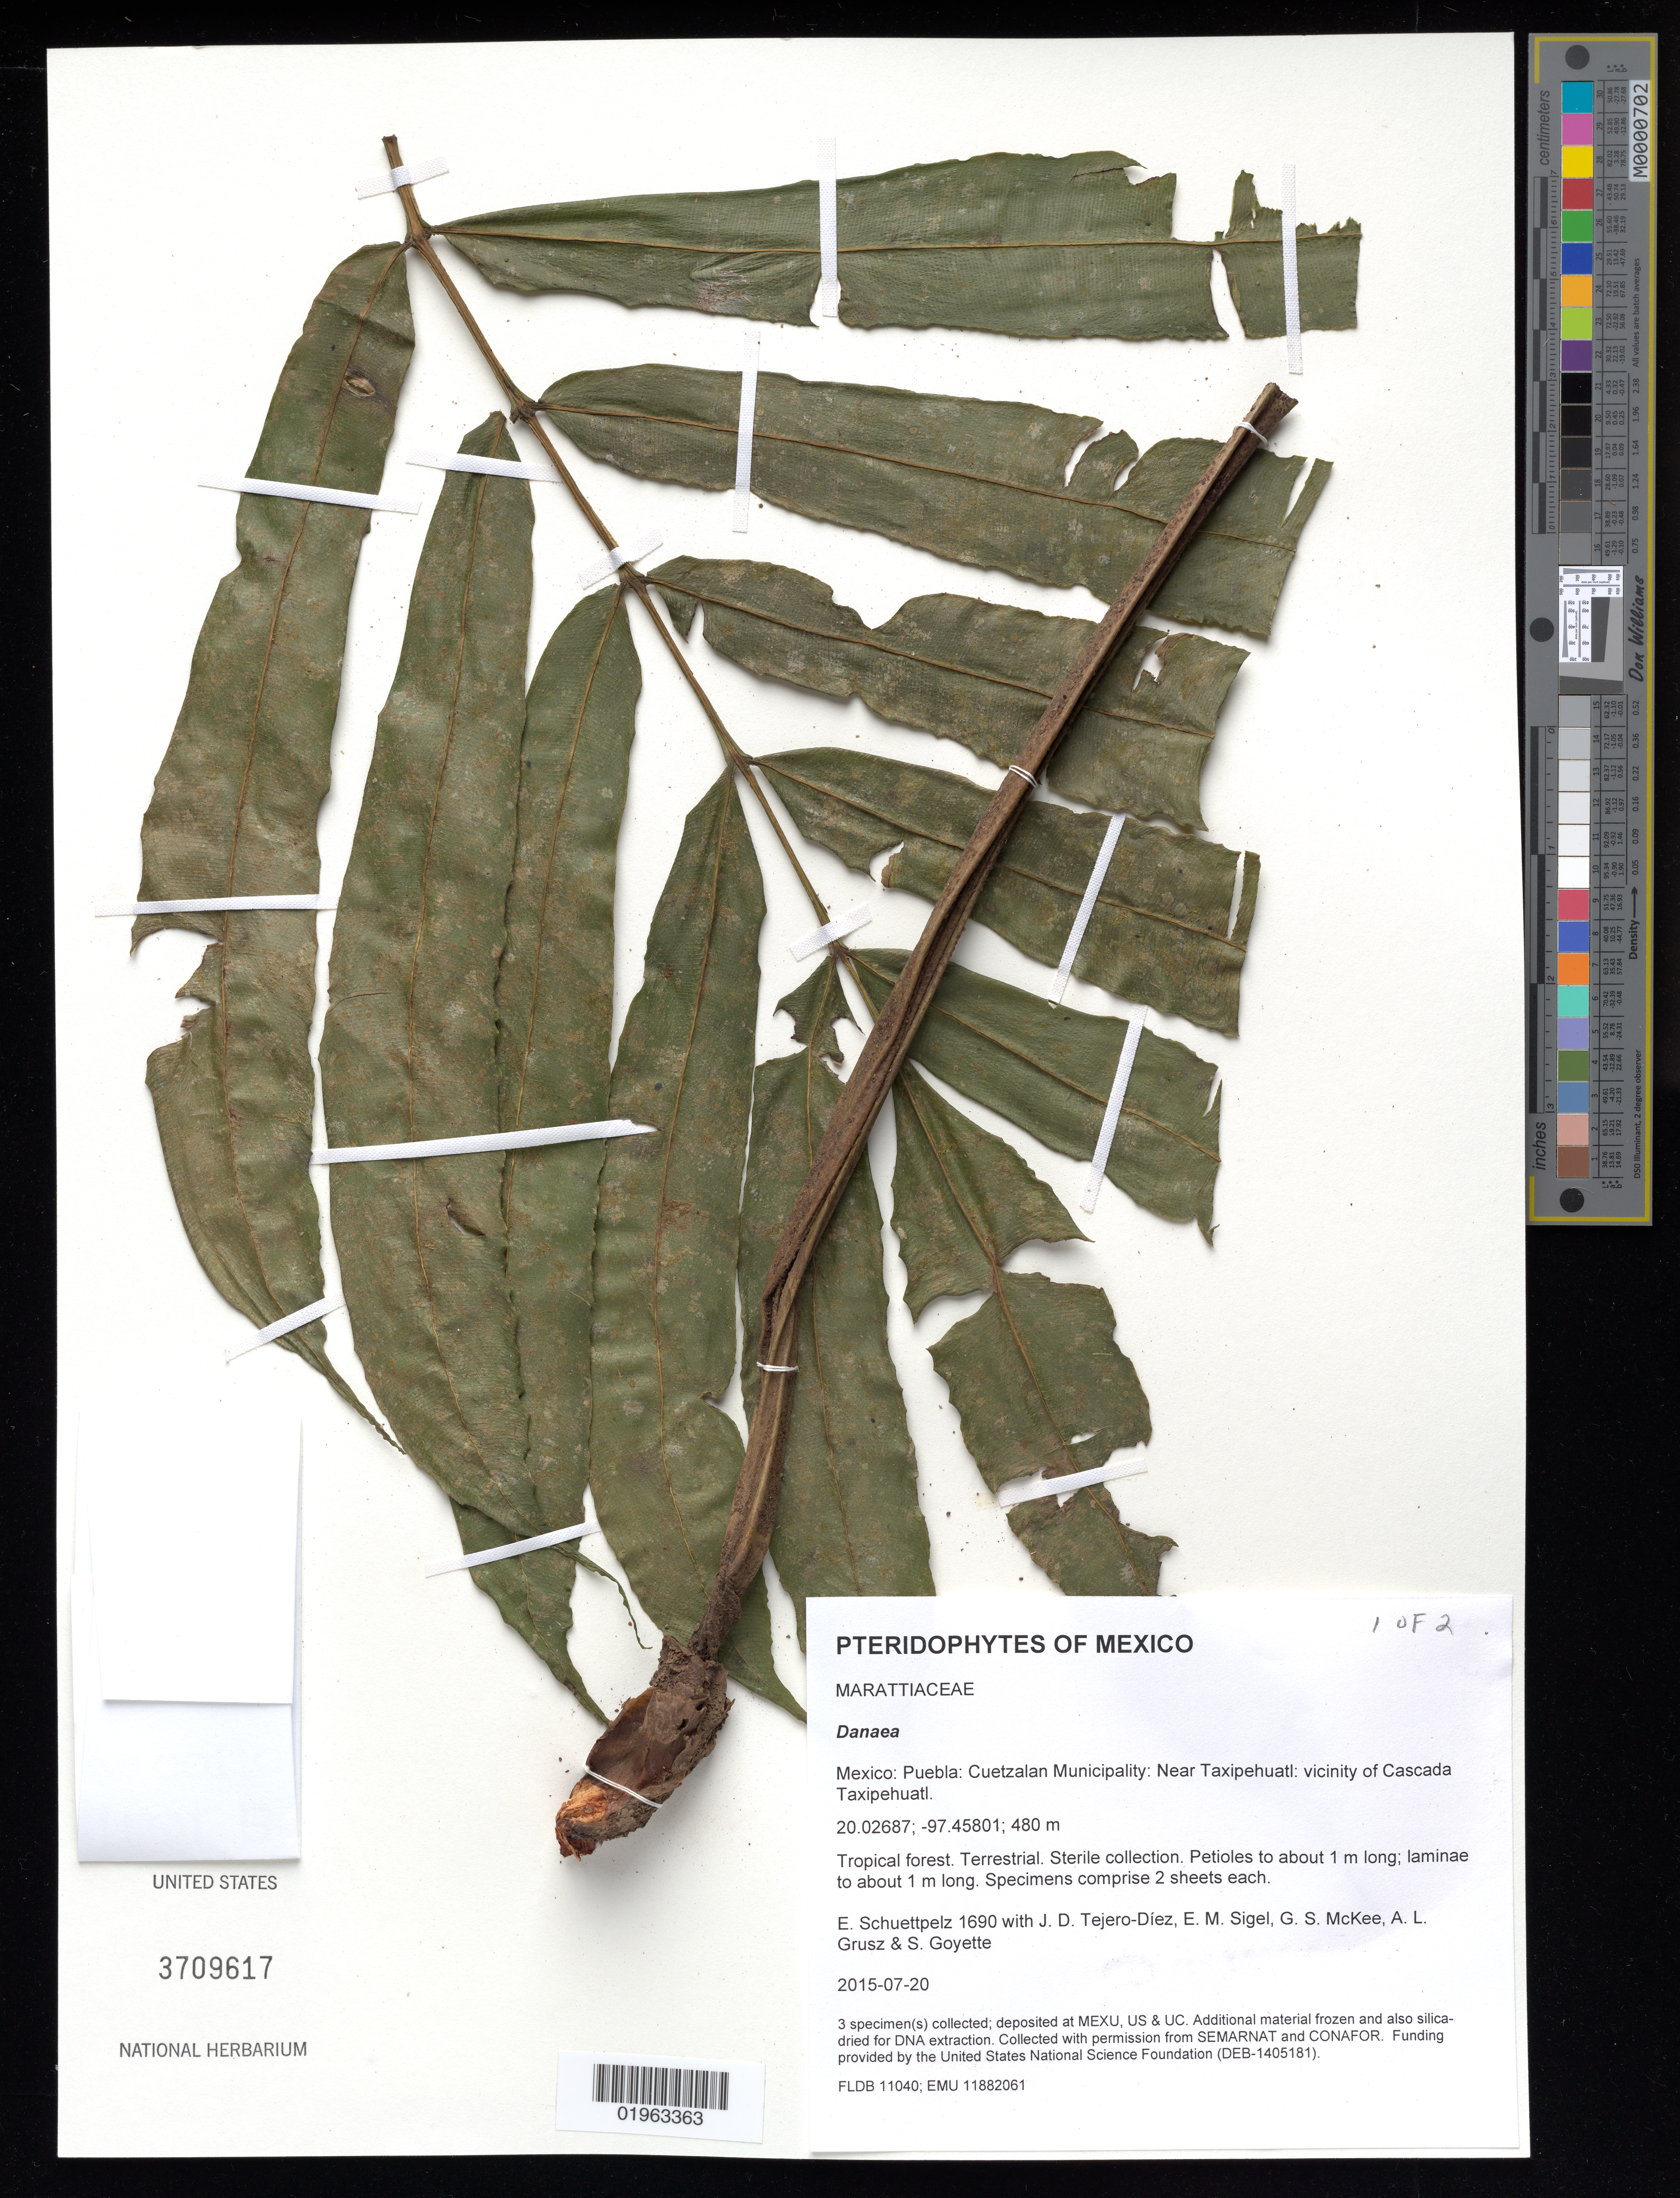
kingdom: Plantae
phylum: Tracheophyta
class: Polypodiopsida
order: Marattiales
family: Marattiaceae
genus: Danaea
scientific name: Danaea sp.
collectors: E. Schuettpelz, D. Tejero-Díez, E. M. Sigel, G. S. McKee & A. Grusz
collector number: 1690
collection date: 2015-07-20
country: Mexico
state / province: Puebla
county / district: Cuetzalan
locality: Near Taxipehuatl: vicinity of Cascada Taxipehuatl.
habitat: Tropical forest.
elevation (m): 480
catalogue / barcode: US 3709617